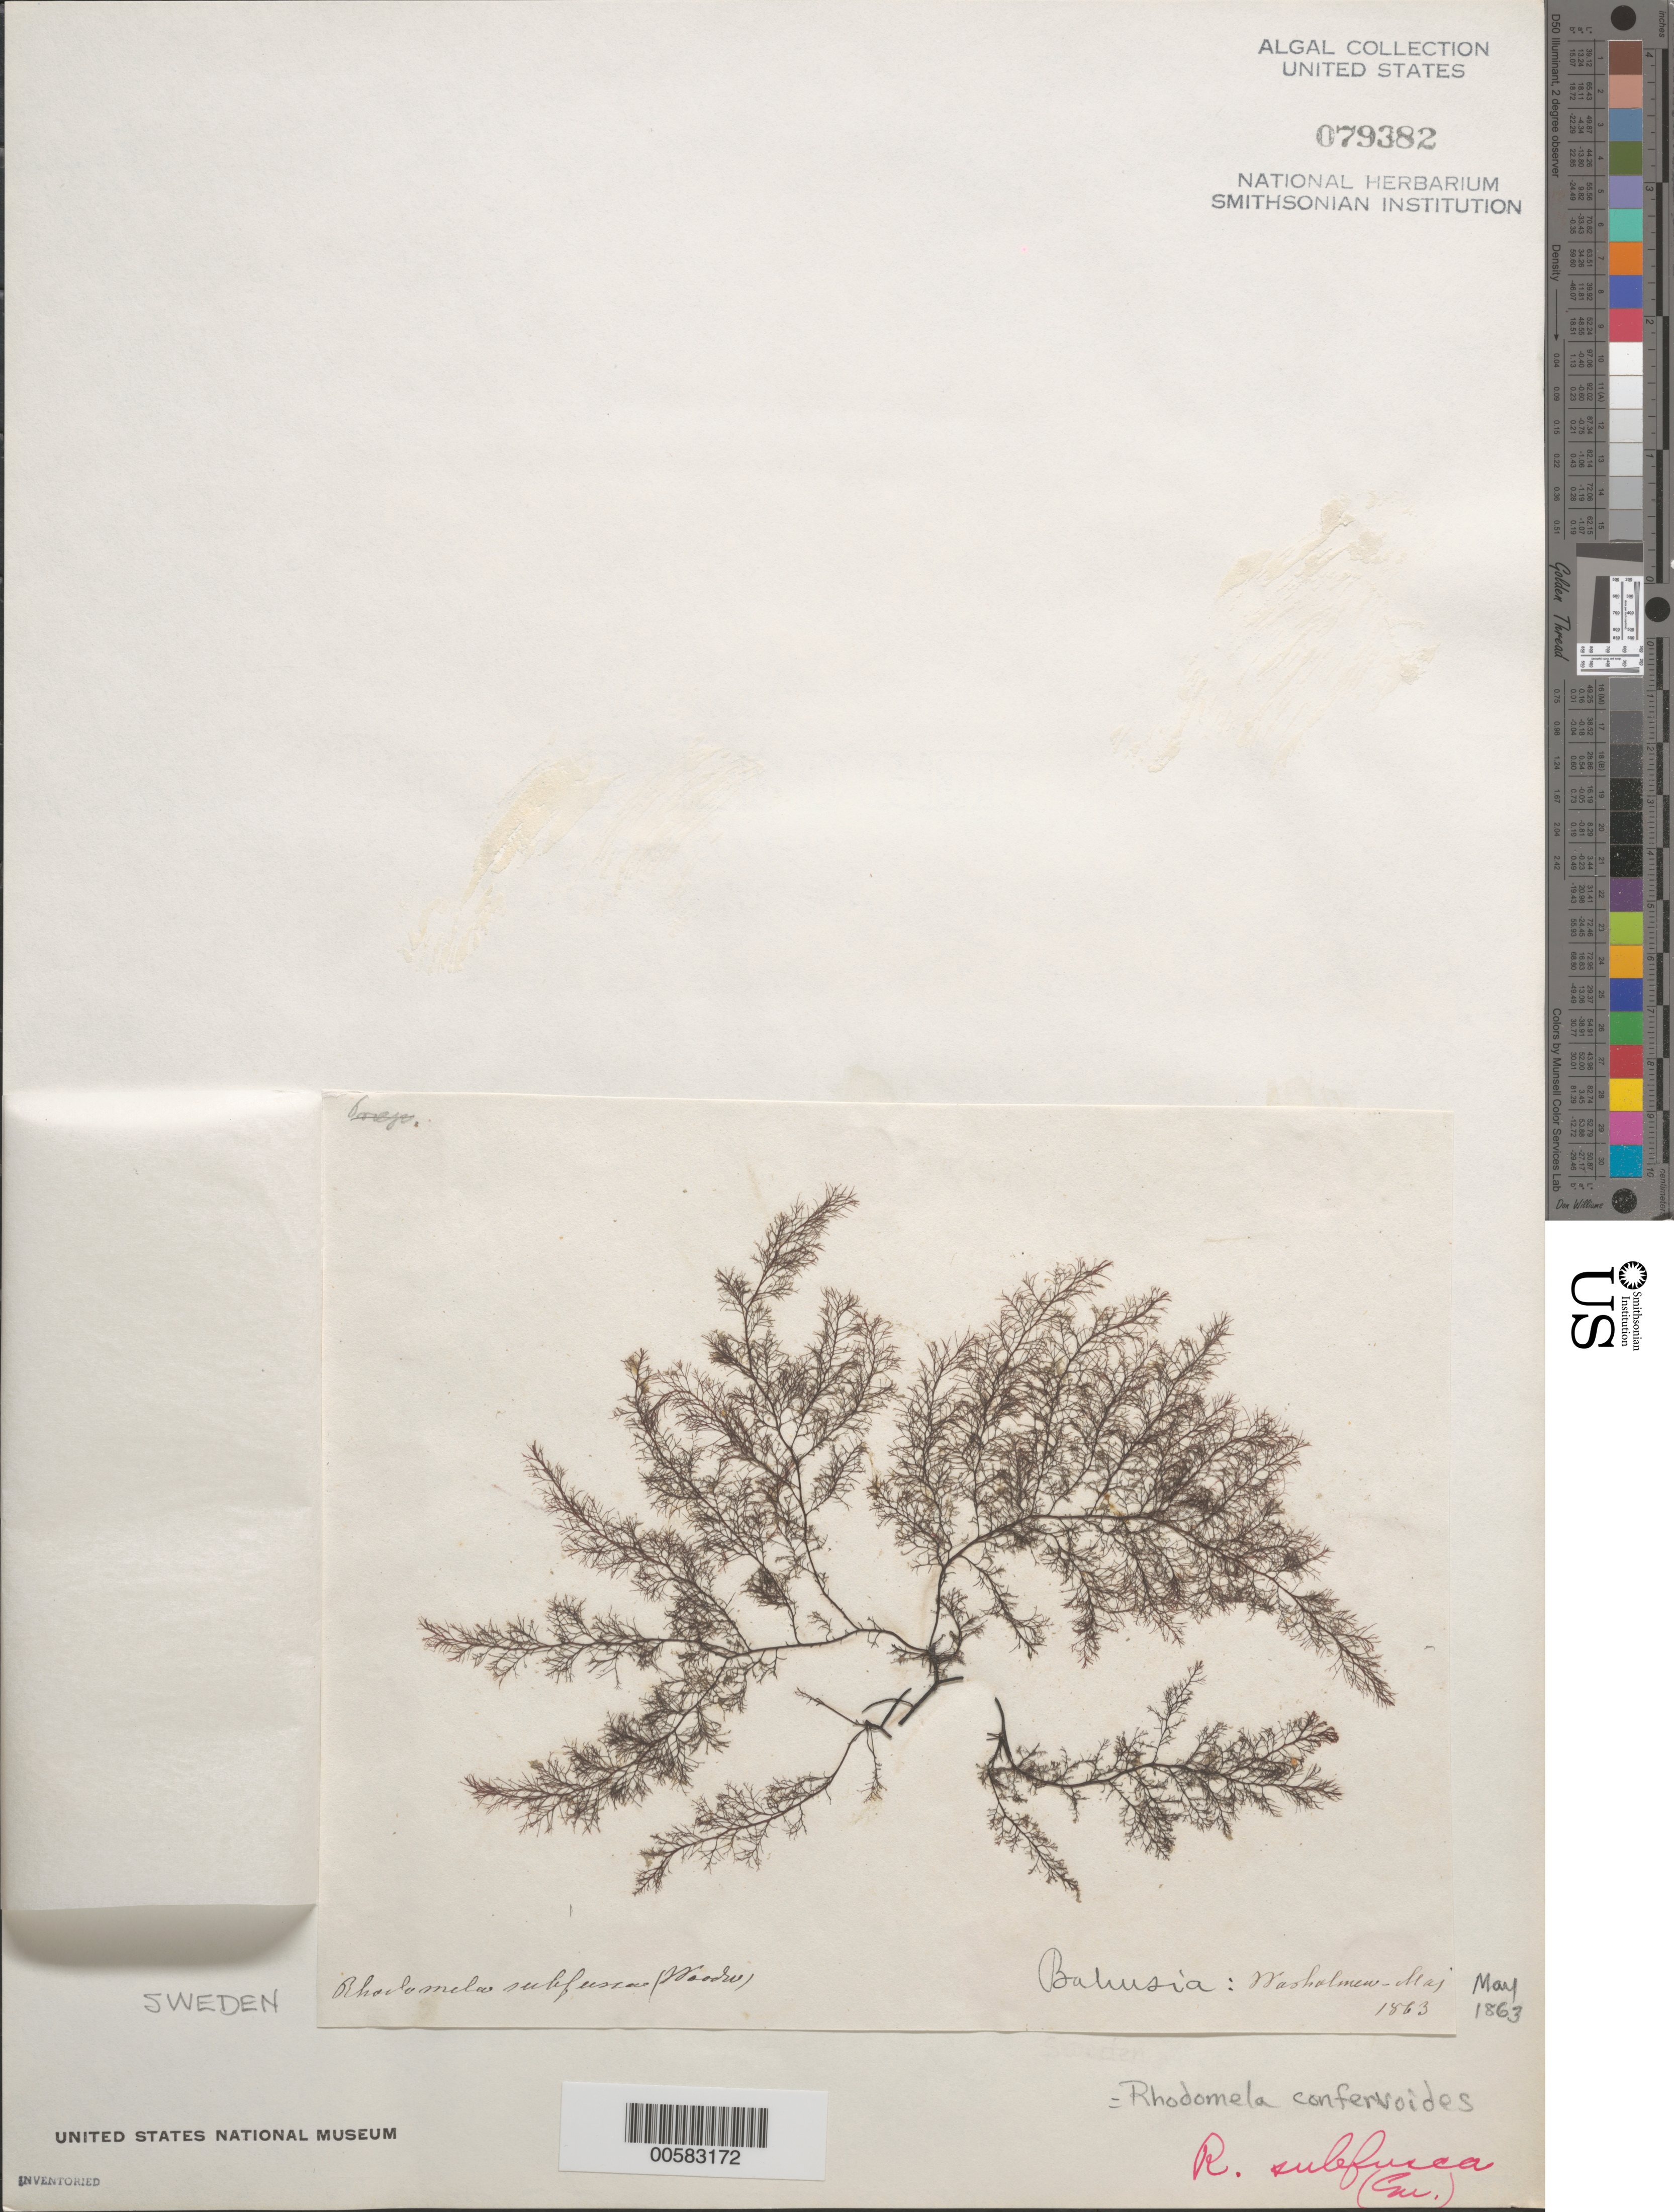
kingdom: Plantae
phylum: Rhodophyta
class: Florideophyceae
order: Ceramiales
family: Rhodomelaceae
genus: Rhodomela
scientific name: Rhodomela confervoides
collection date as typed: May 1863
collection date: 1863-05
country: Sweden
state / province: Västra Götaland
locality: Varholm (warholmen), bohuslan (bahusia)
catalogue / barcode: US 79382